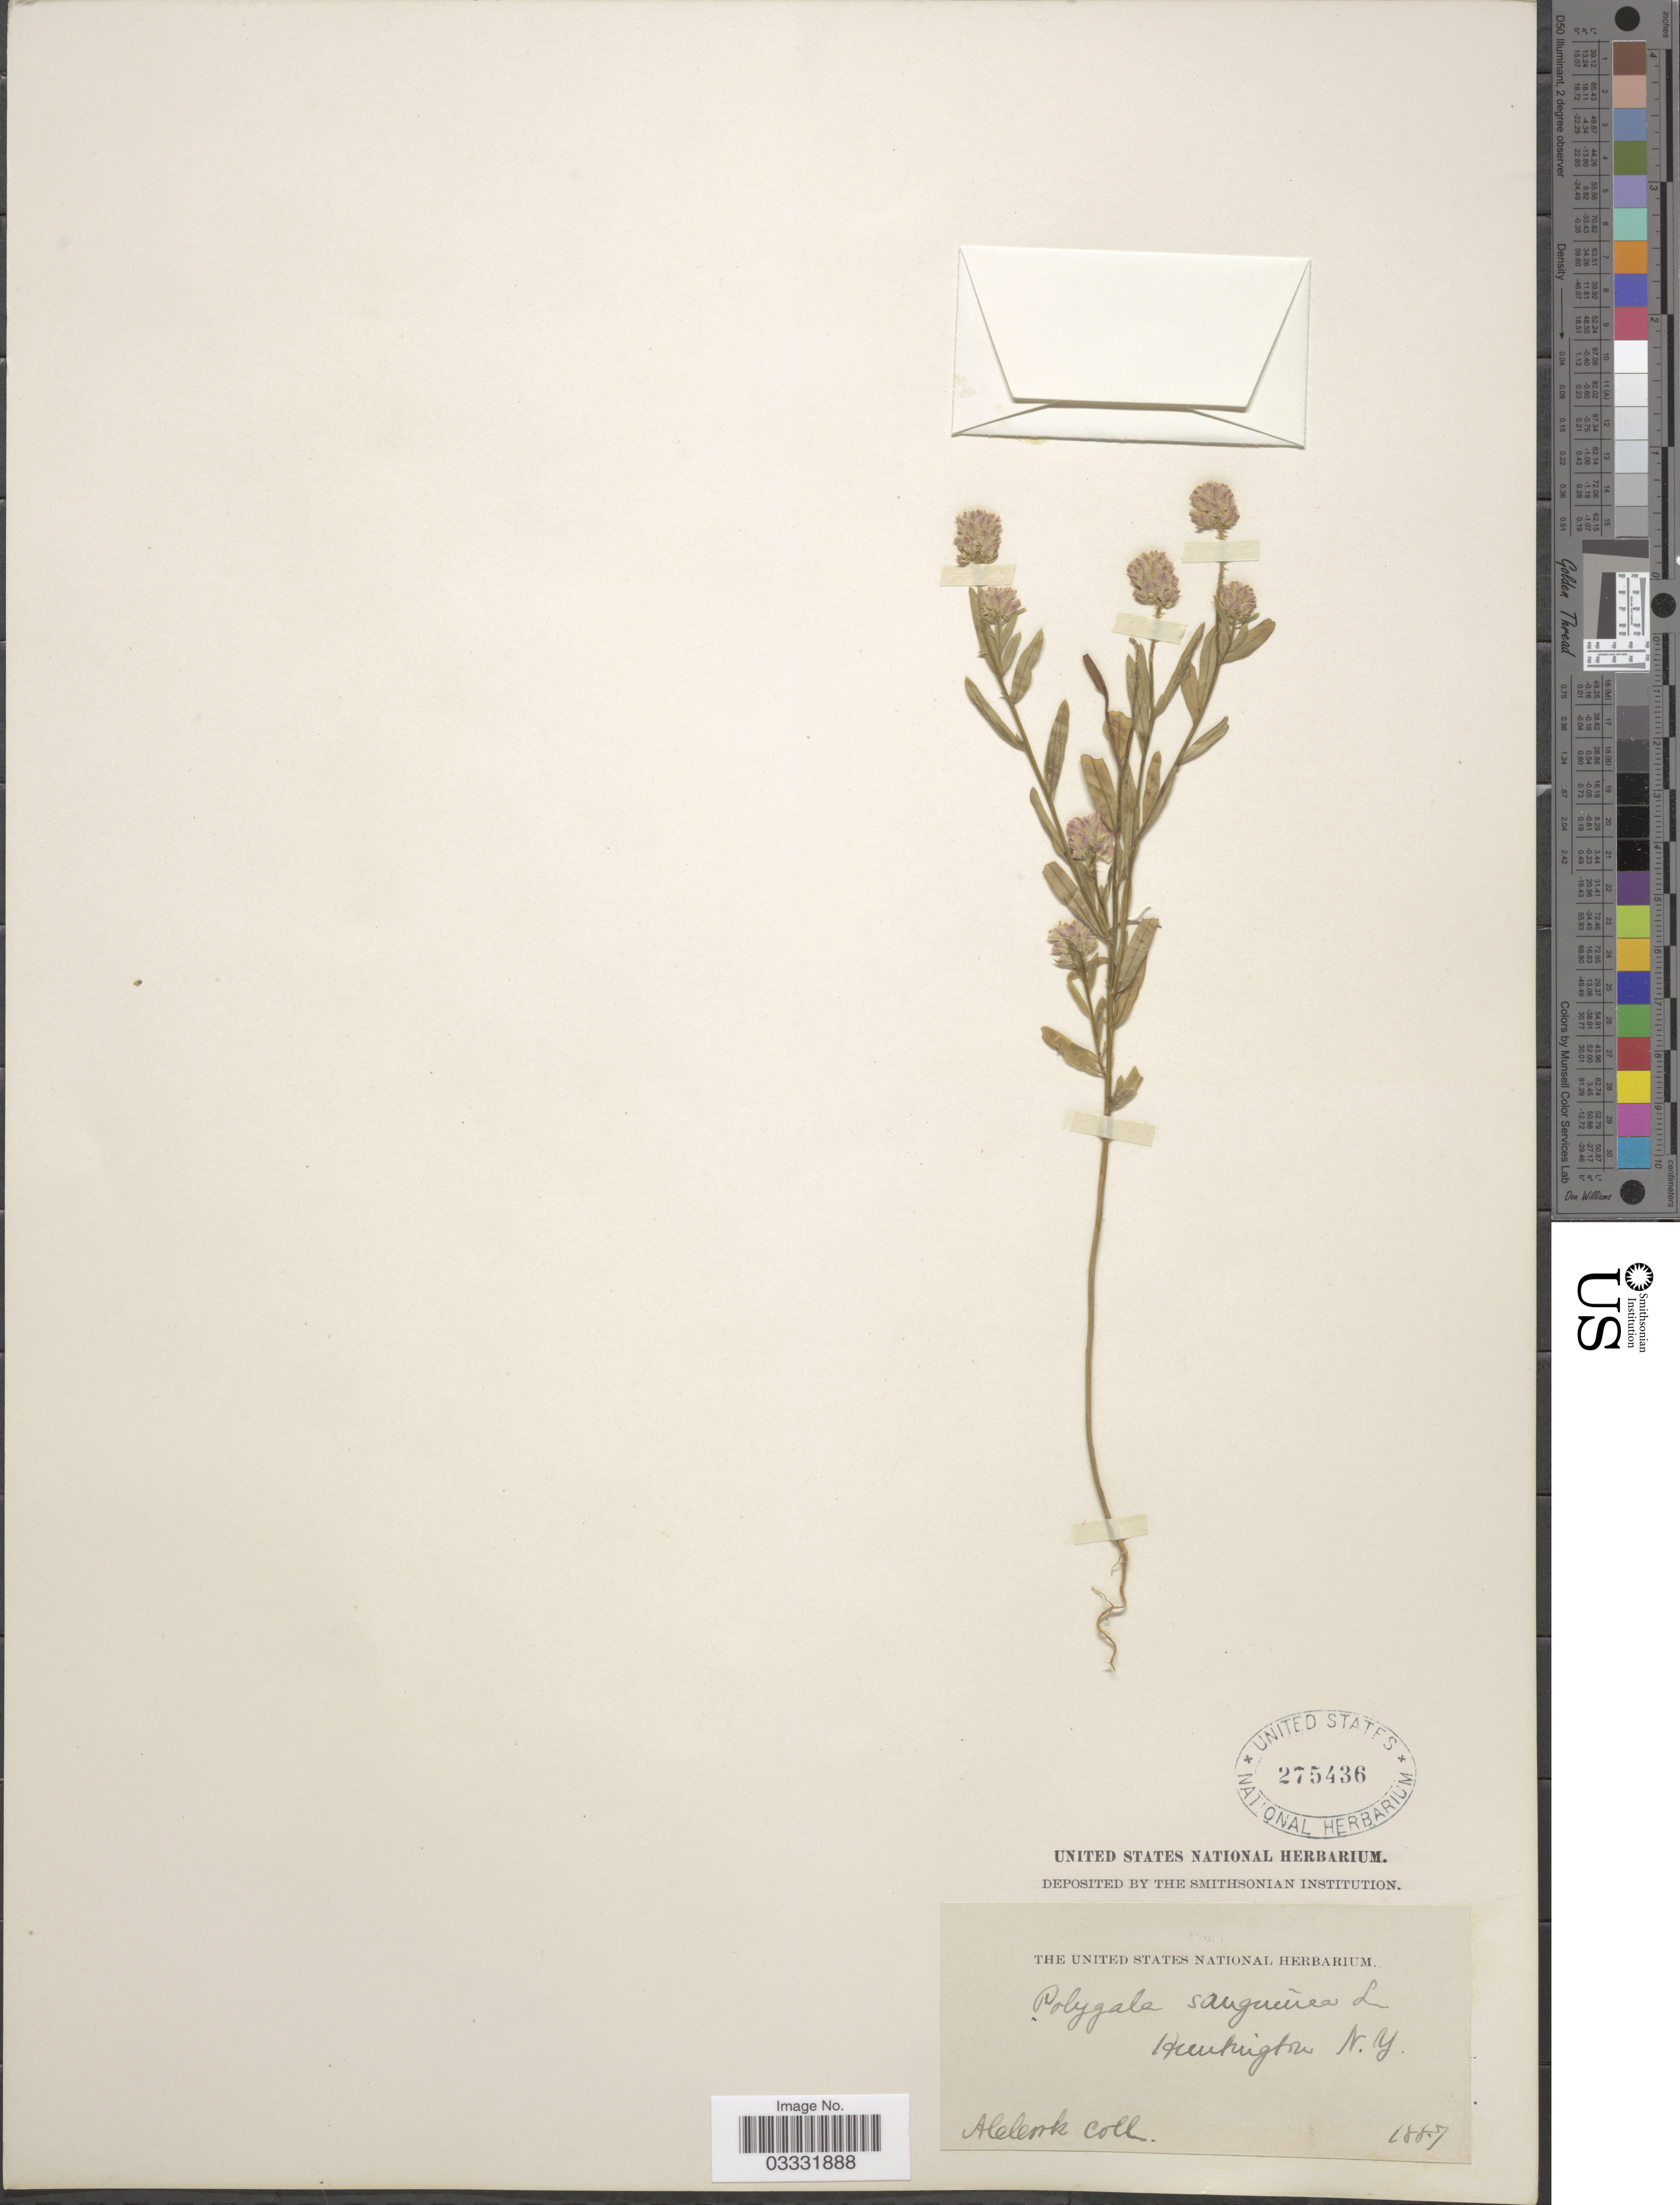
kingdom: Plantae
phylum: Tracheophyta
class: Magnoliopsida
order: Fabales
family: Polygalaceae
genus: Polygala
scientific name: Polygala sanguinea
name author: L.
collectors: A. Cook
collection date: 1887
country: United States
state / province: New York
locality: Huntington.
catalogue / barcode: US 275436